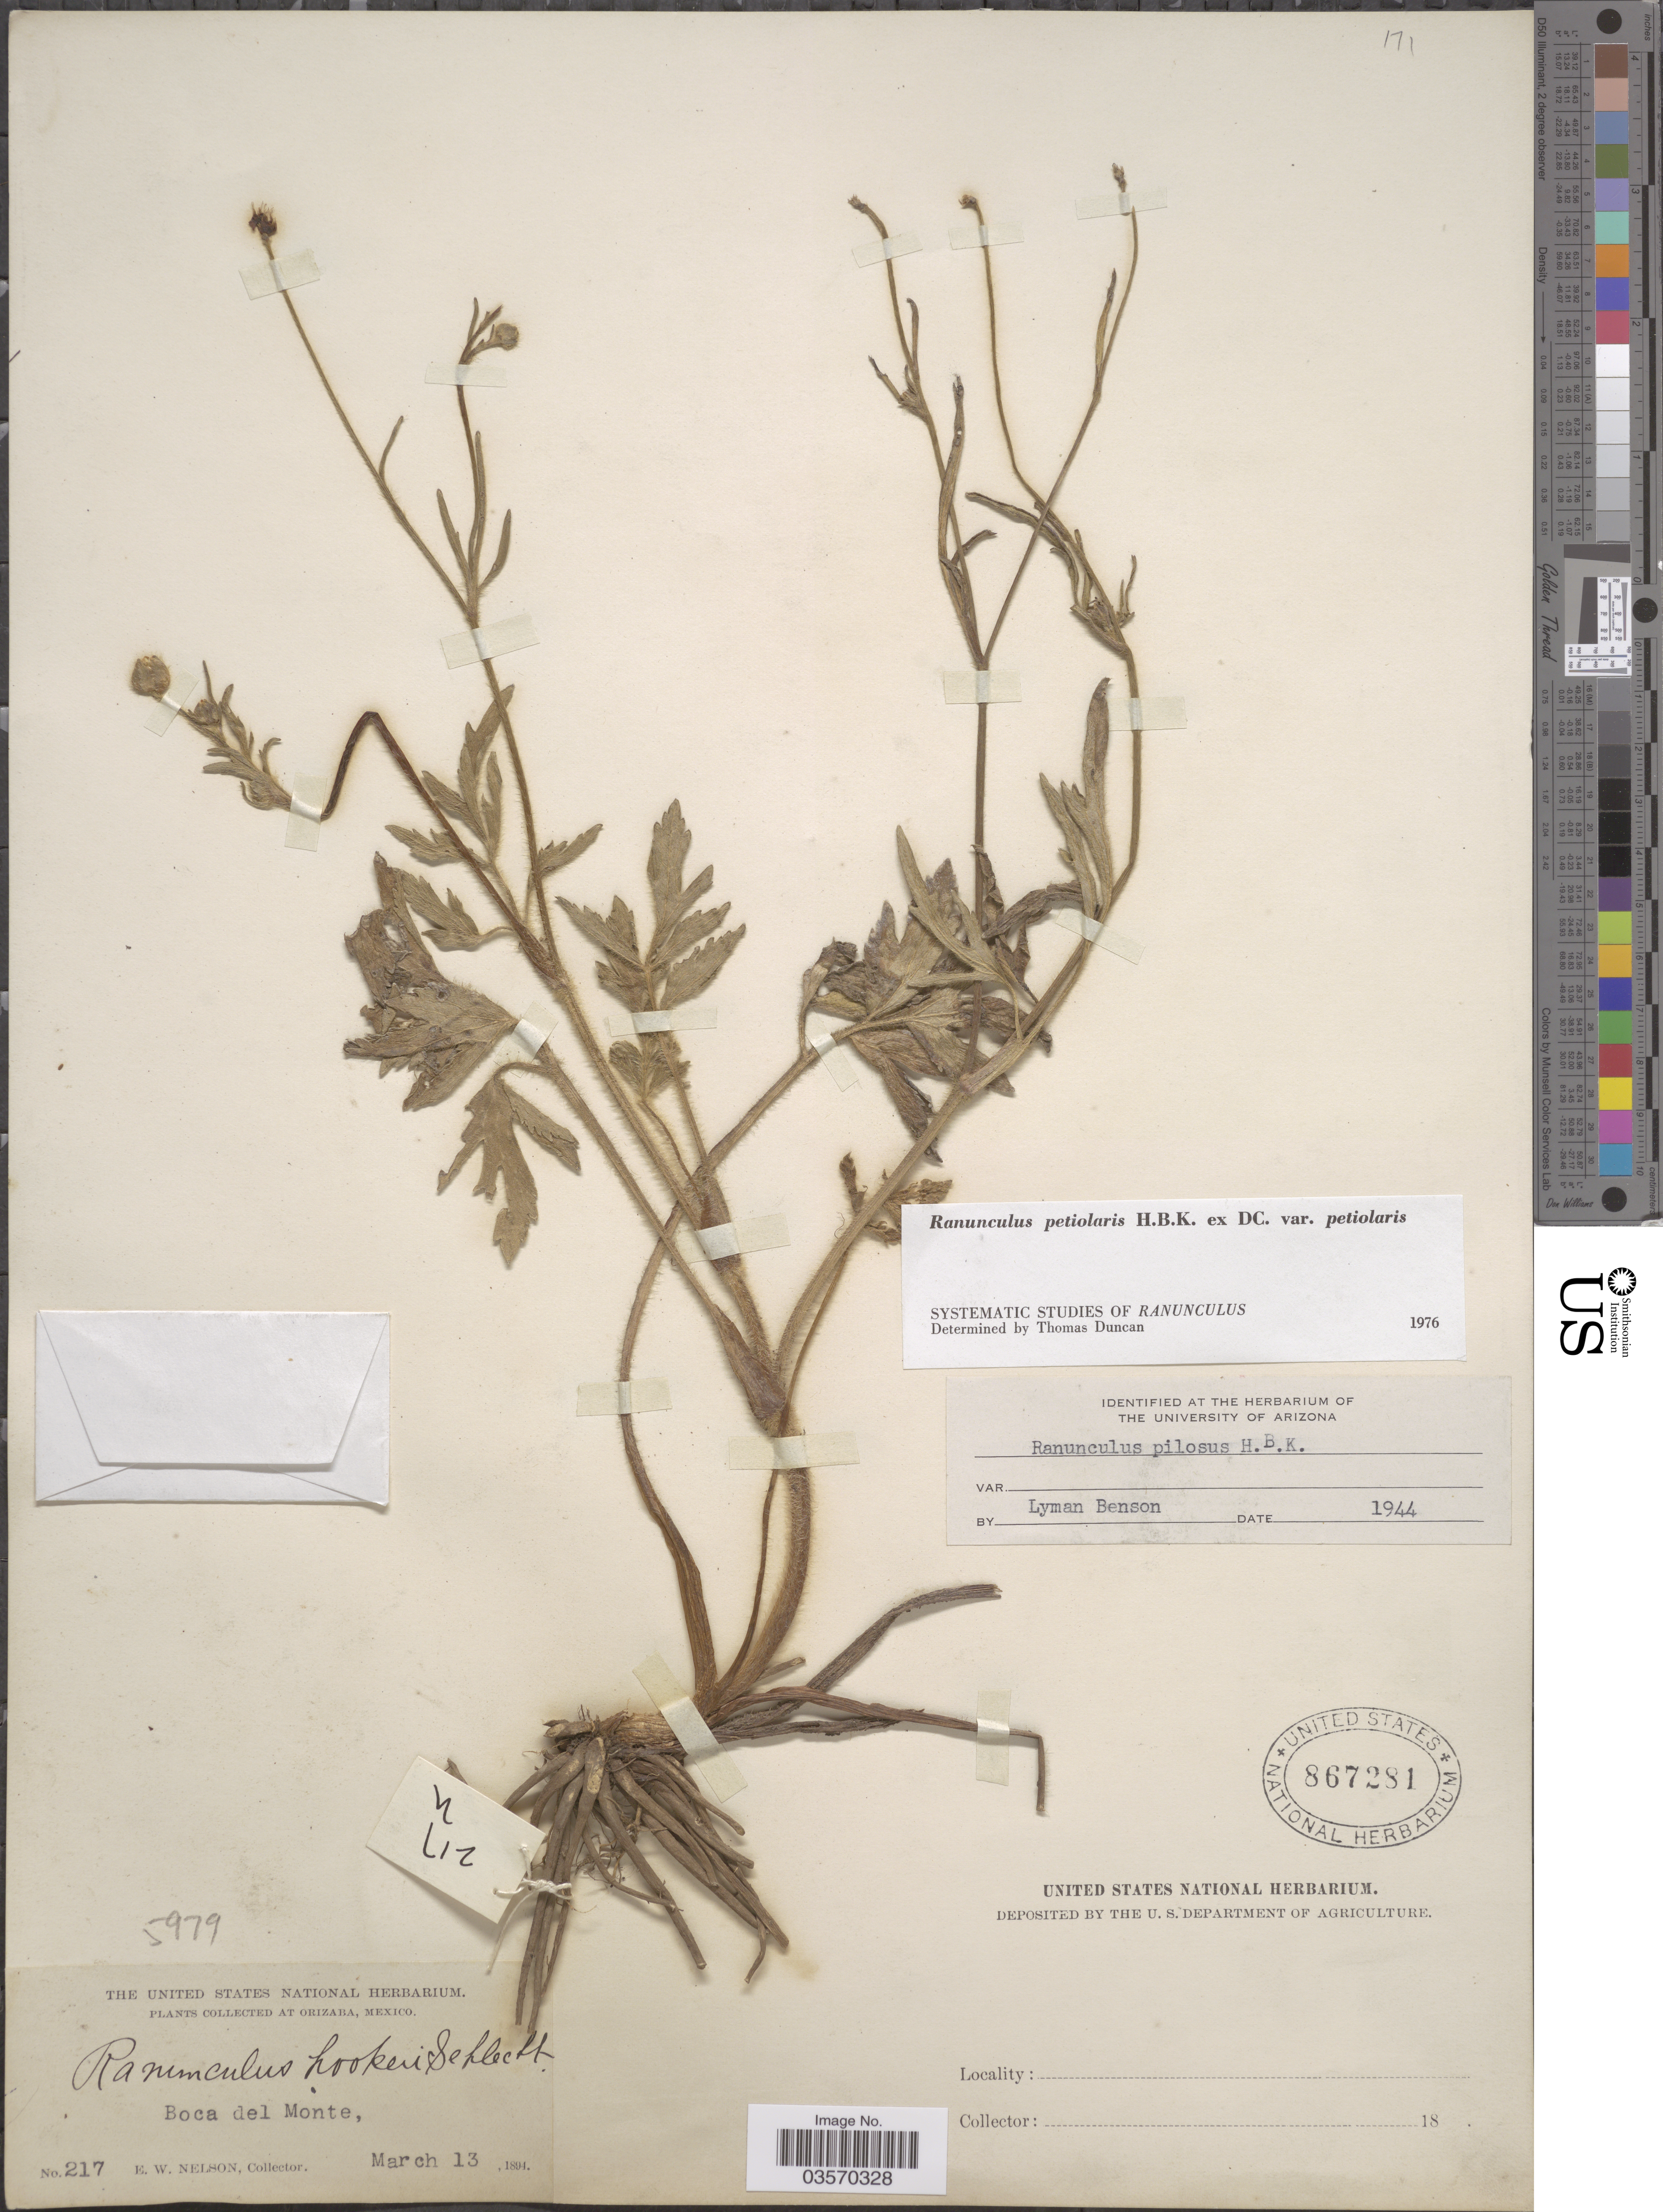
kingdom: Plantae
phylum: Tracheophyta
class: Magnoliopsida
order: Ranunculales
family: Ranunculaceae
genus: Ranunculus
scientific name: Ranunculus petiolaris var. petiolaris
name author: Kunth ex DC.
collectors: E. W. Nelson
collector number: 217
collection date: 1894-03-13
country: Mexico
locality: Orizaba, Boca del Monte.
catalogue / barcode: US 867281